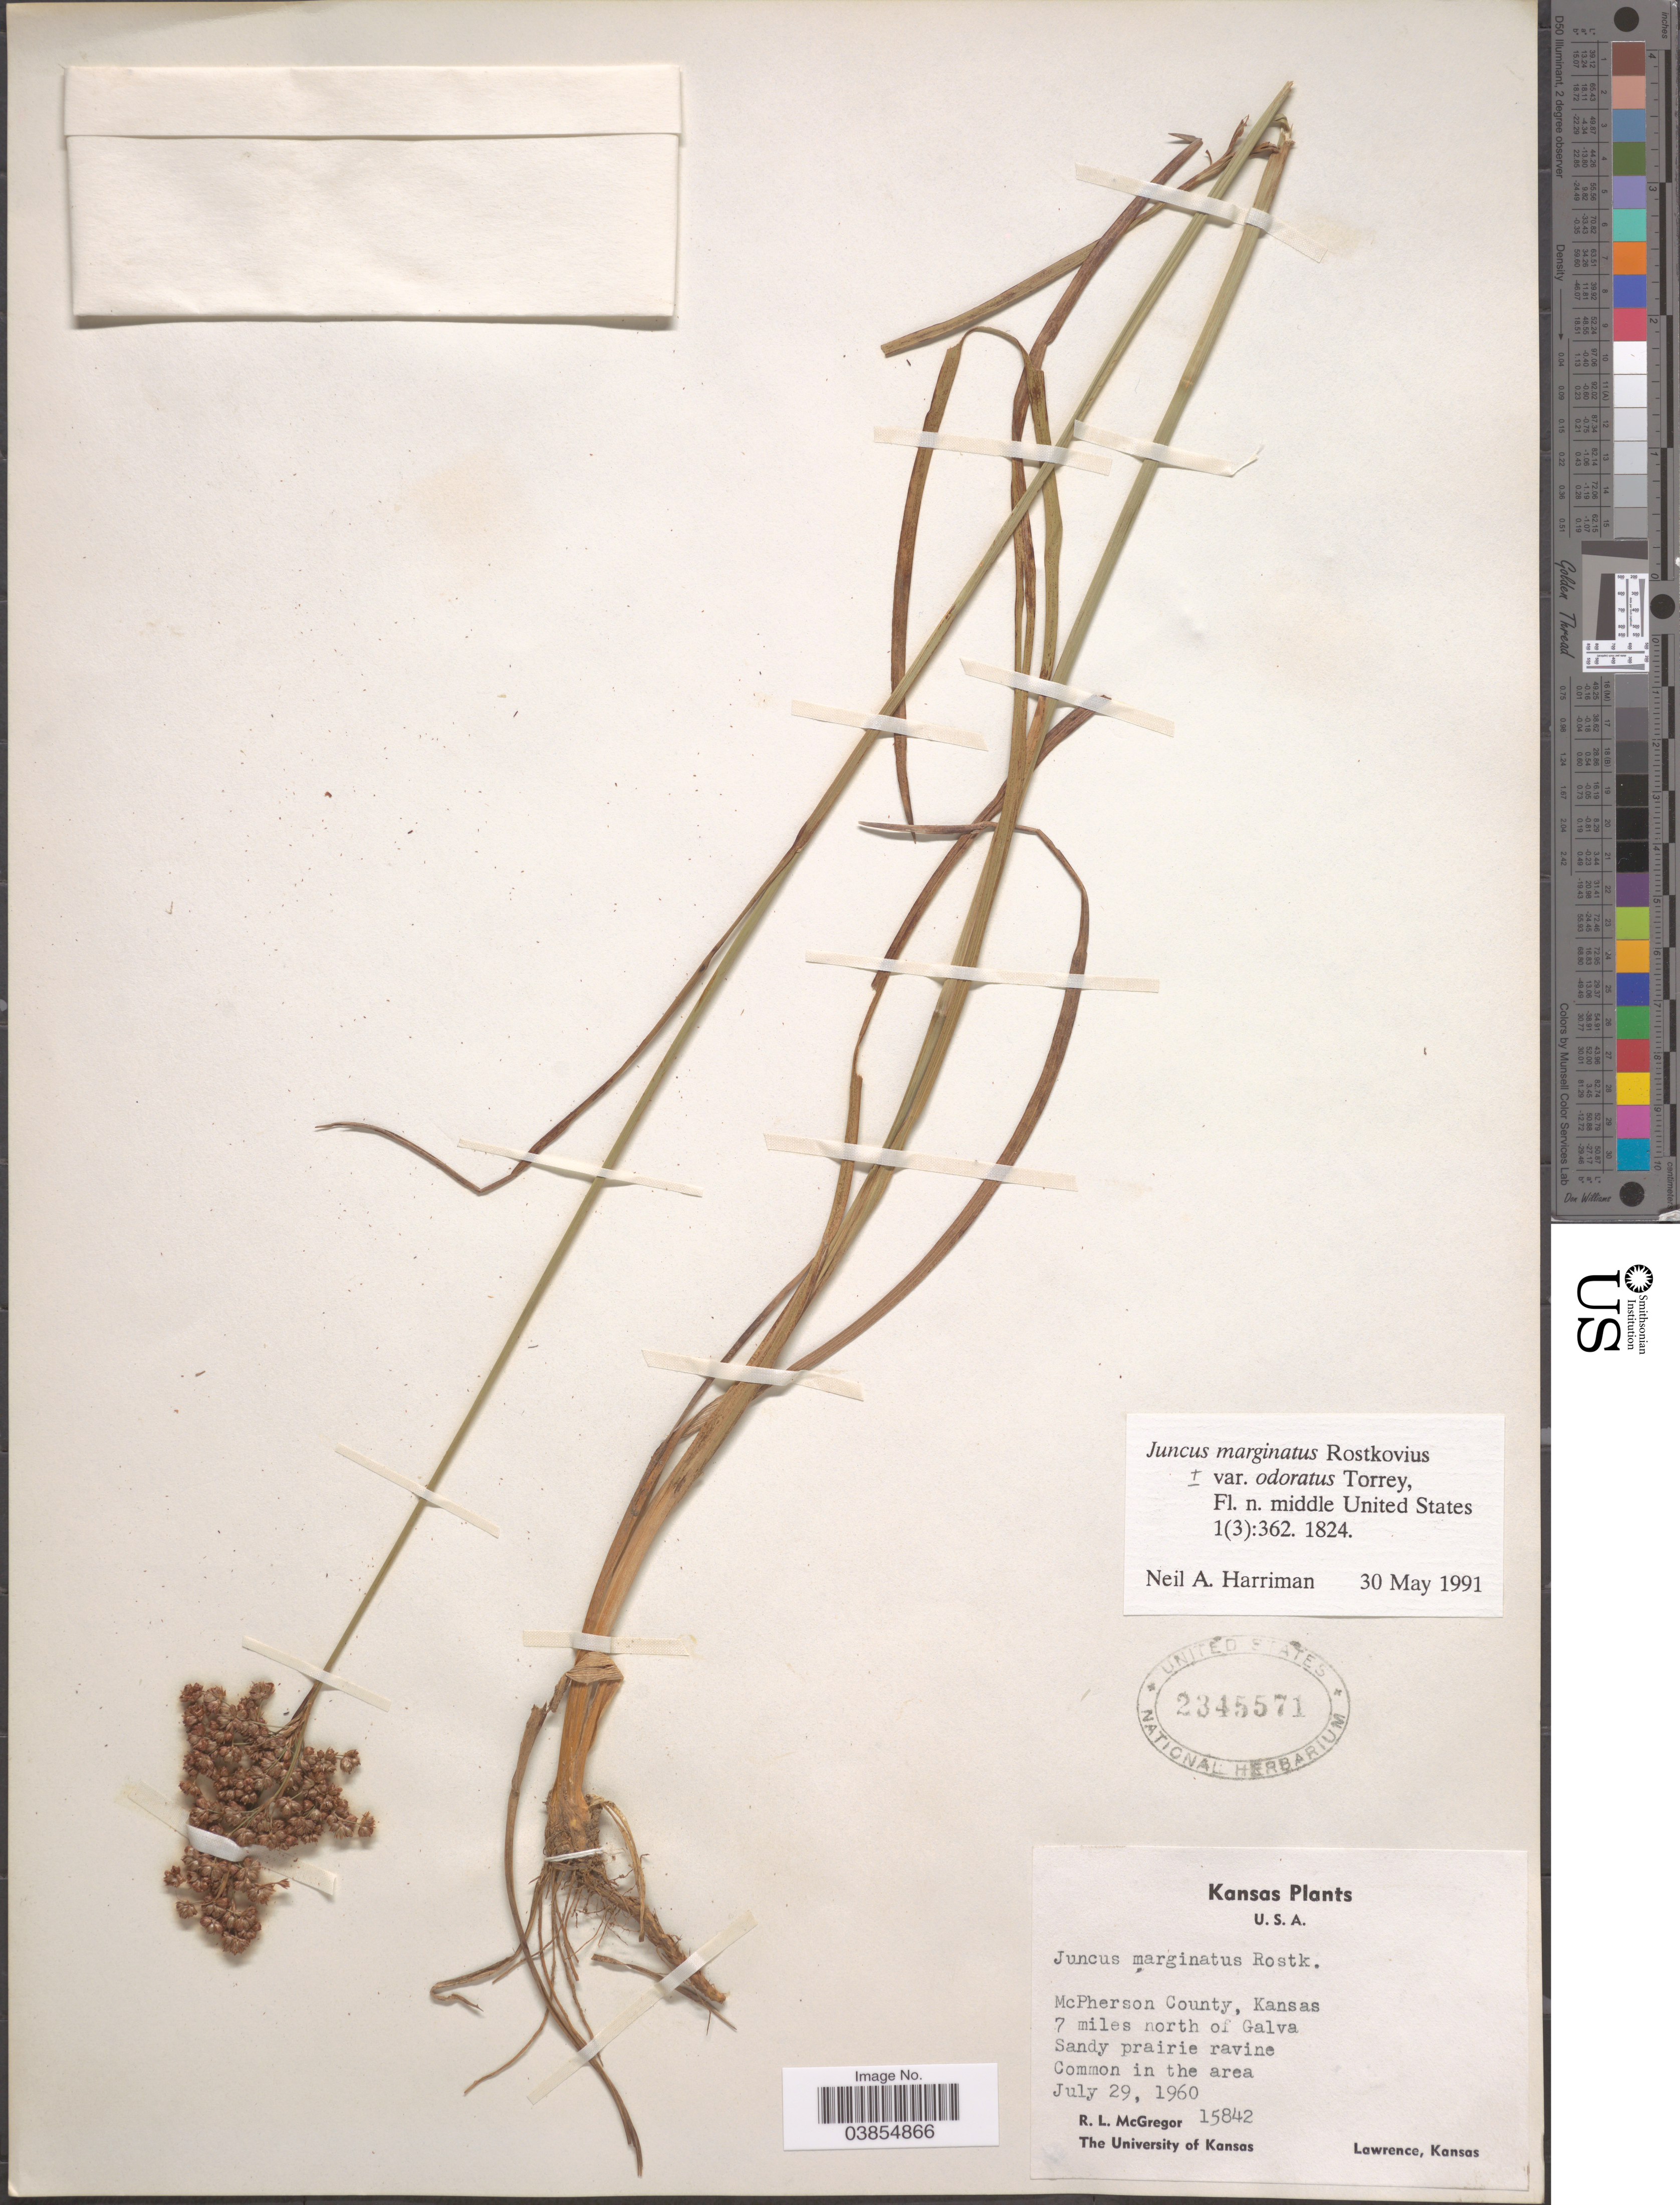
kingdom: Plantae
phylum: Tracheophyta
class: Liliopsida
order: Poales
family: Juncaceae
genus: Juncus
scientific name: Juncus marginatus var. odoratus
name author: Torr.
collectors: R. McGregor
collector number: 15842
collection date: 1960-07-29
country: United States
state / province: Kansas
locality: McPherson County. 7 miles north of Galva.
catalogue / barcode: US 2345571